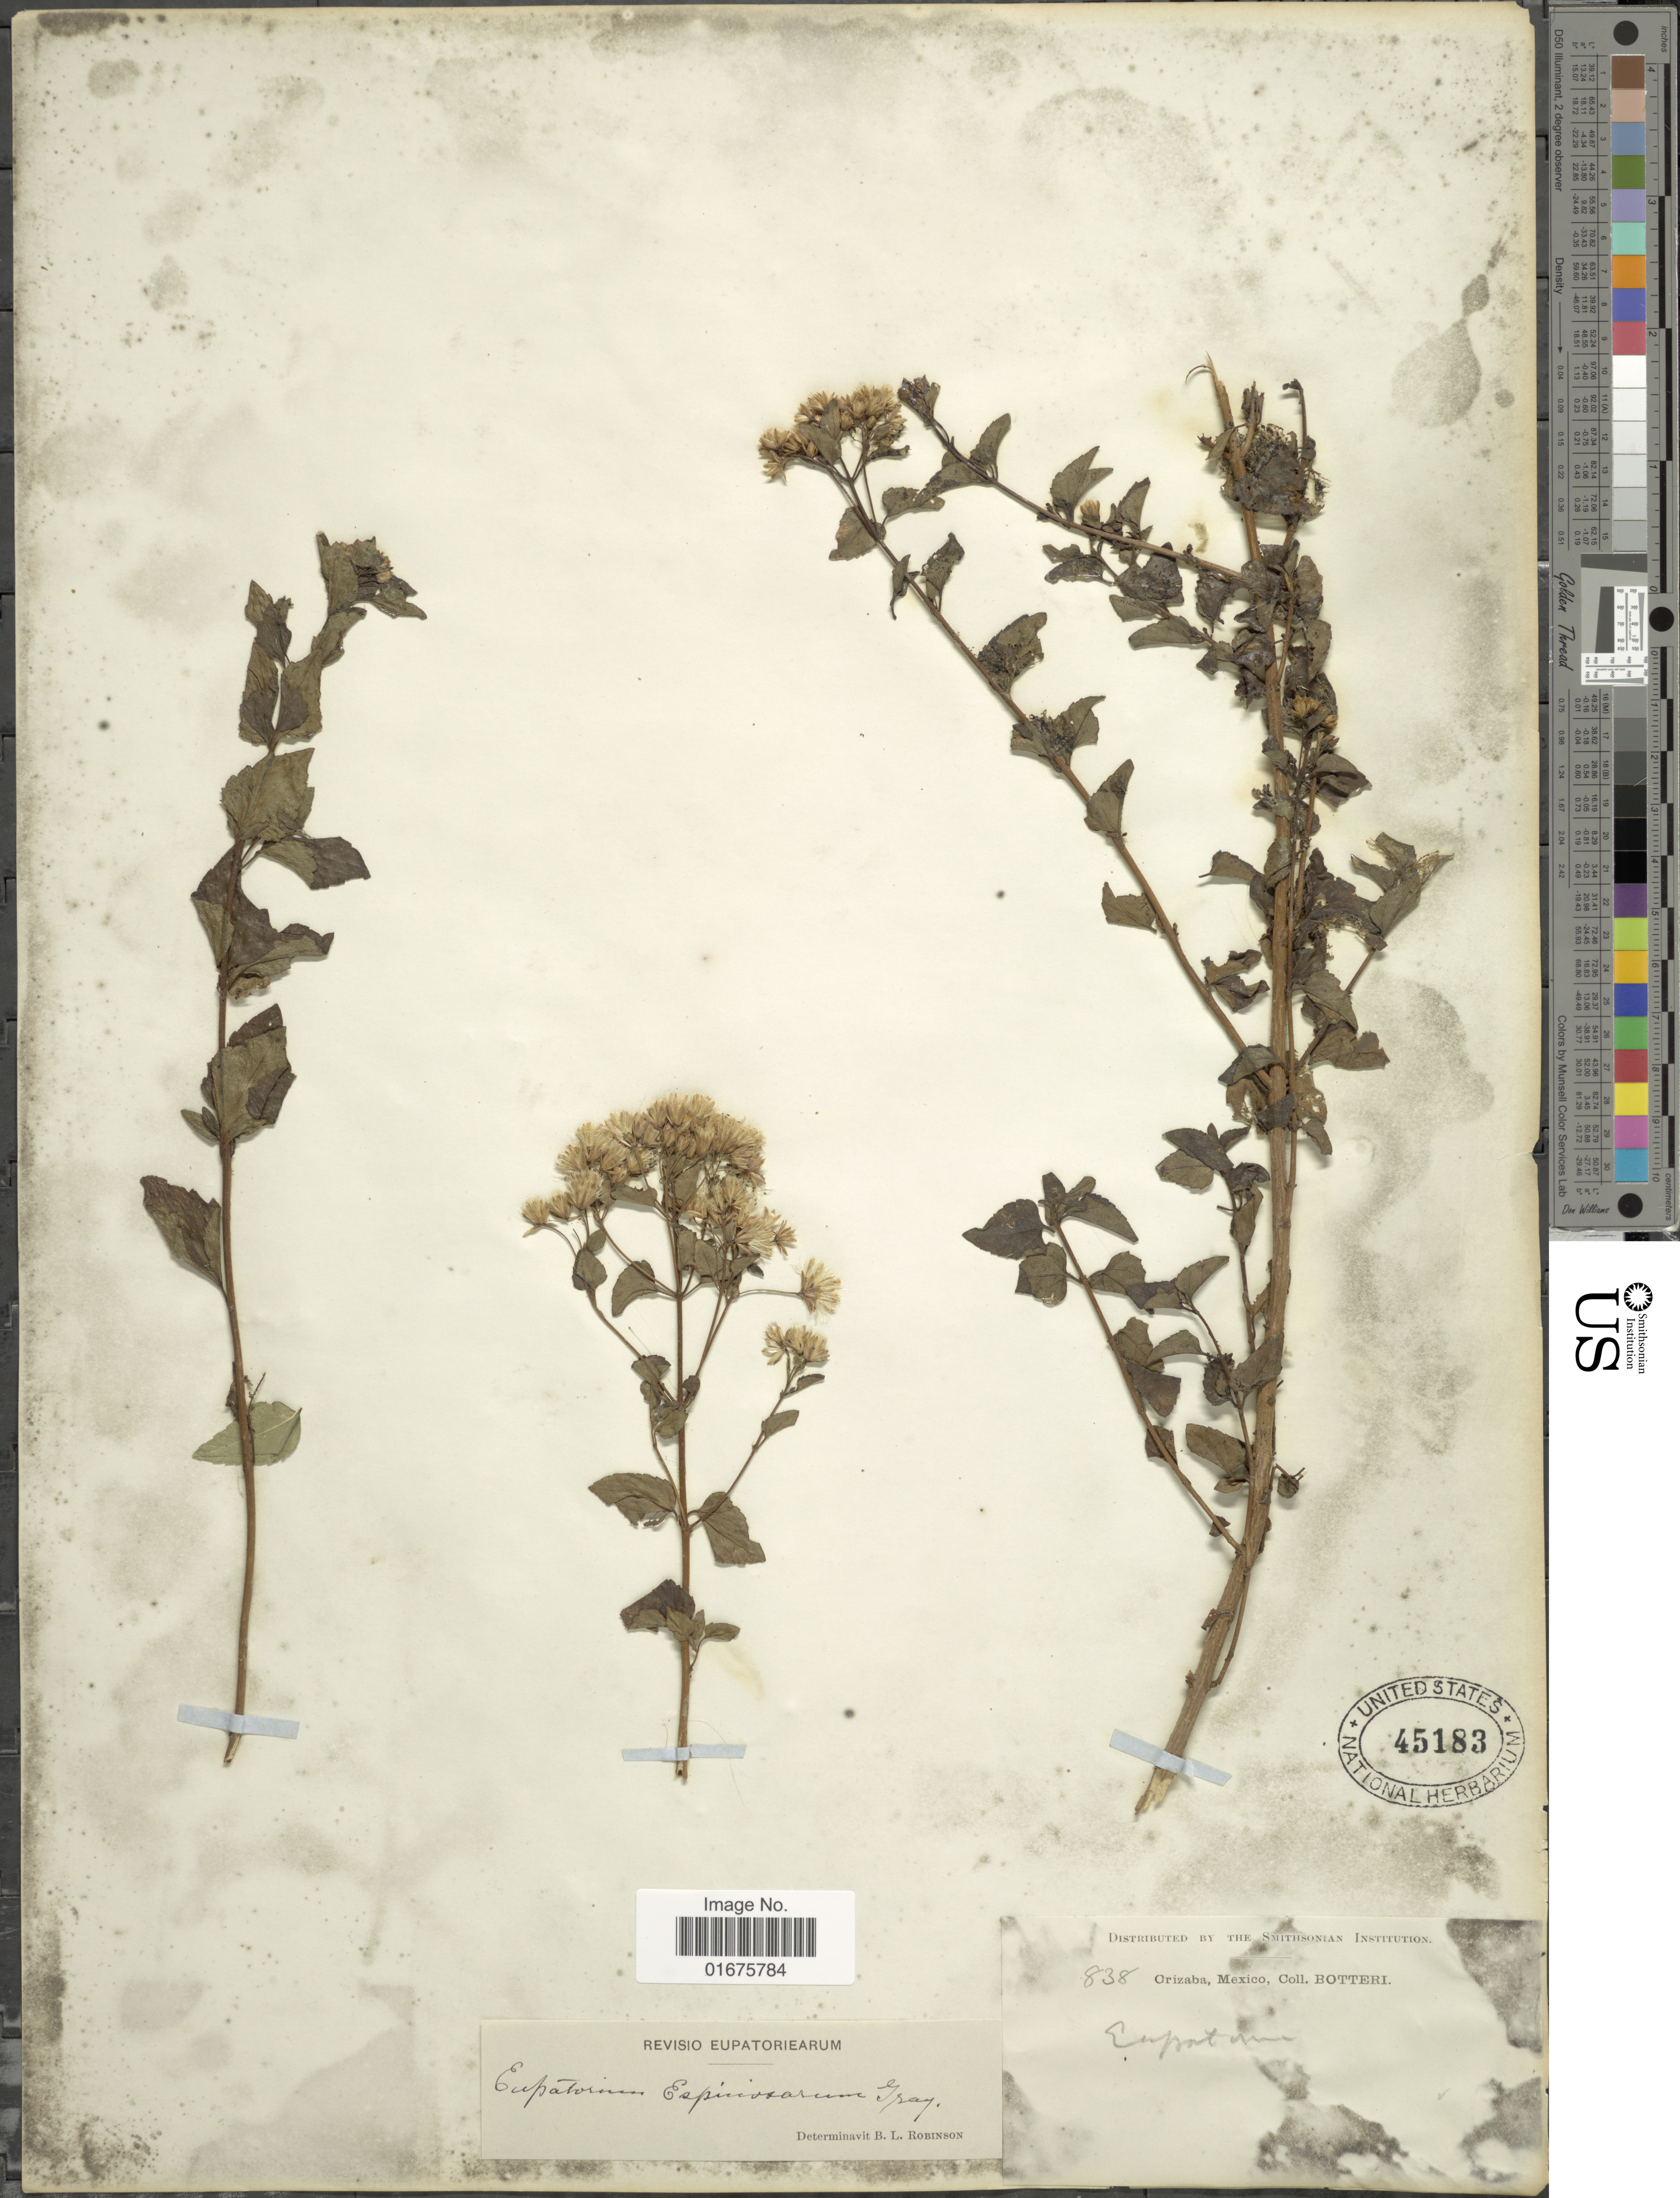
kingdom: Plantae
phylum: Tracheophyta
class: Magnoliopsida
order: Asterales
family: Asteraceae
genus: Ageratina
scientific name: Ageratina espinosarum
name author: (A. Gray) R.M. King & H. Rob.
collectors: M. Botteri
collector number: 838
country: Mexico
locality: Orizaba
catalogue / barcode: US 45183